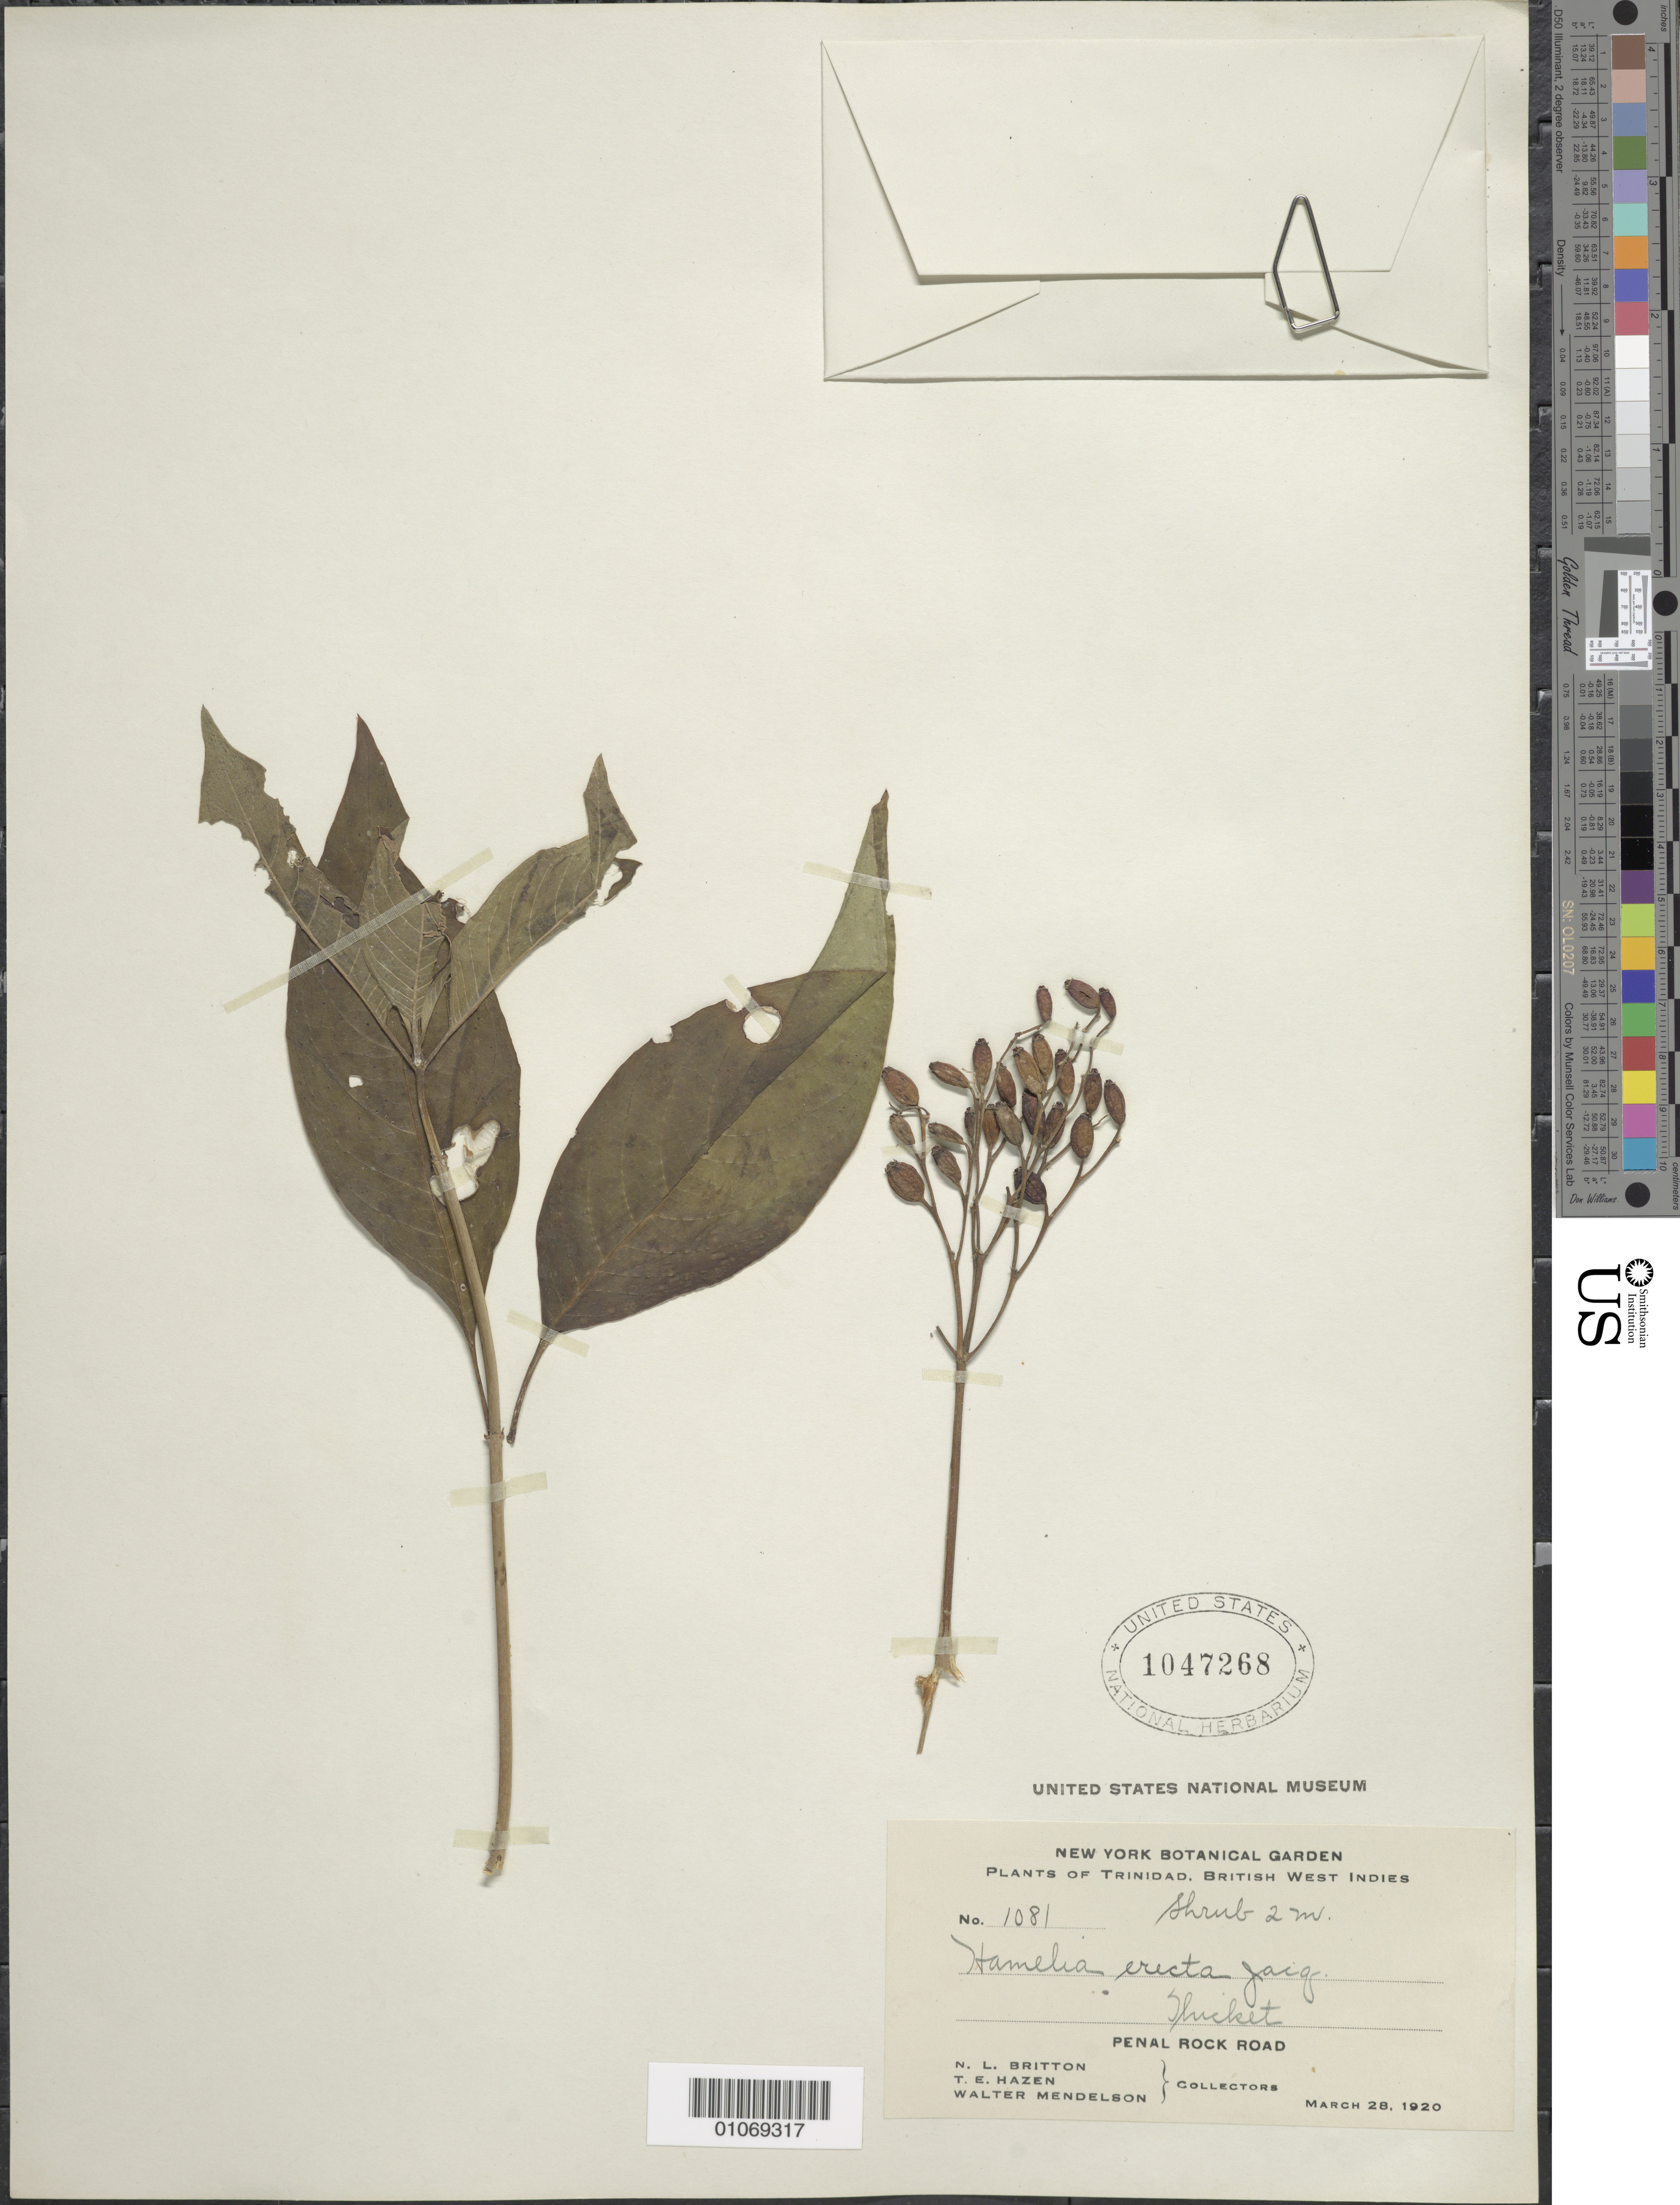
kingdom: Plantae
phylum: Tracheophyta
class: Magnoliopsida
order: Gentianales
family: Rubiaceae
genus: Hamelia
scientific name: Hamelia patens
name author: Jacq.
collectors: N. Britton, T. E. Hazen & W. Mendelson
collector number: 1081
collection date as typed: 28 Mar 1920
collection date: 1920-03-28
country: Trinidad and Tobago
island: Trinidad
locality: Penal Rock Road. Thicket.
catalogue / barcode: US 1047268